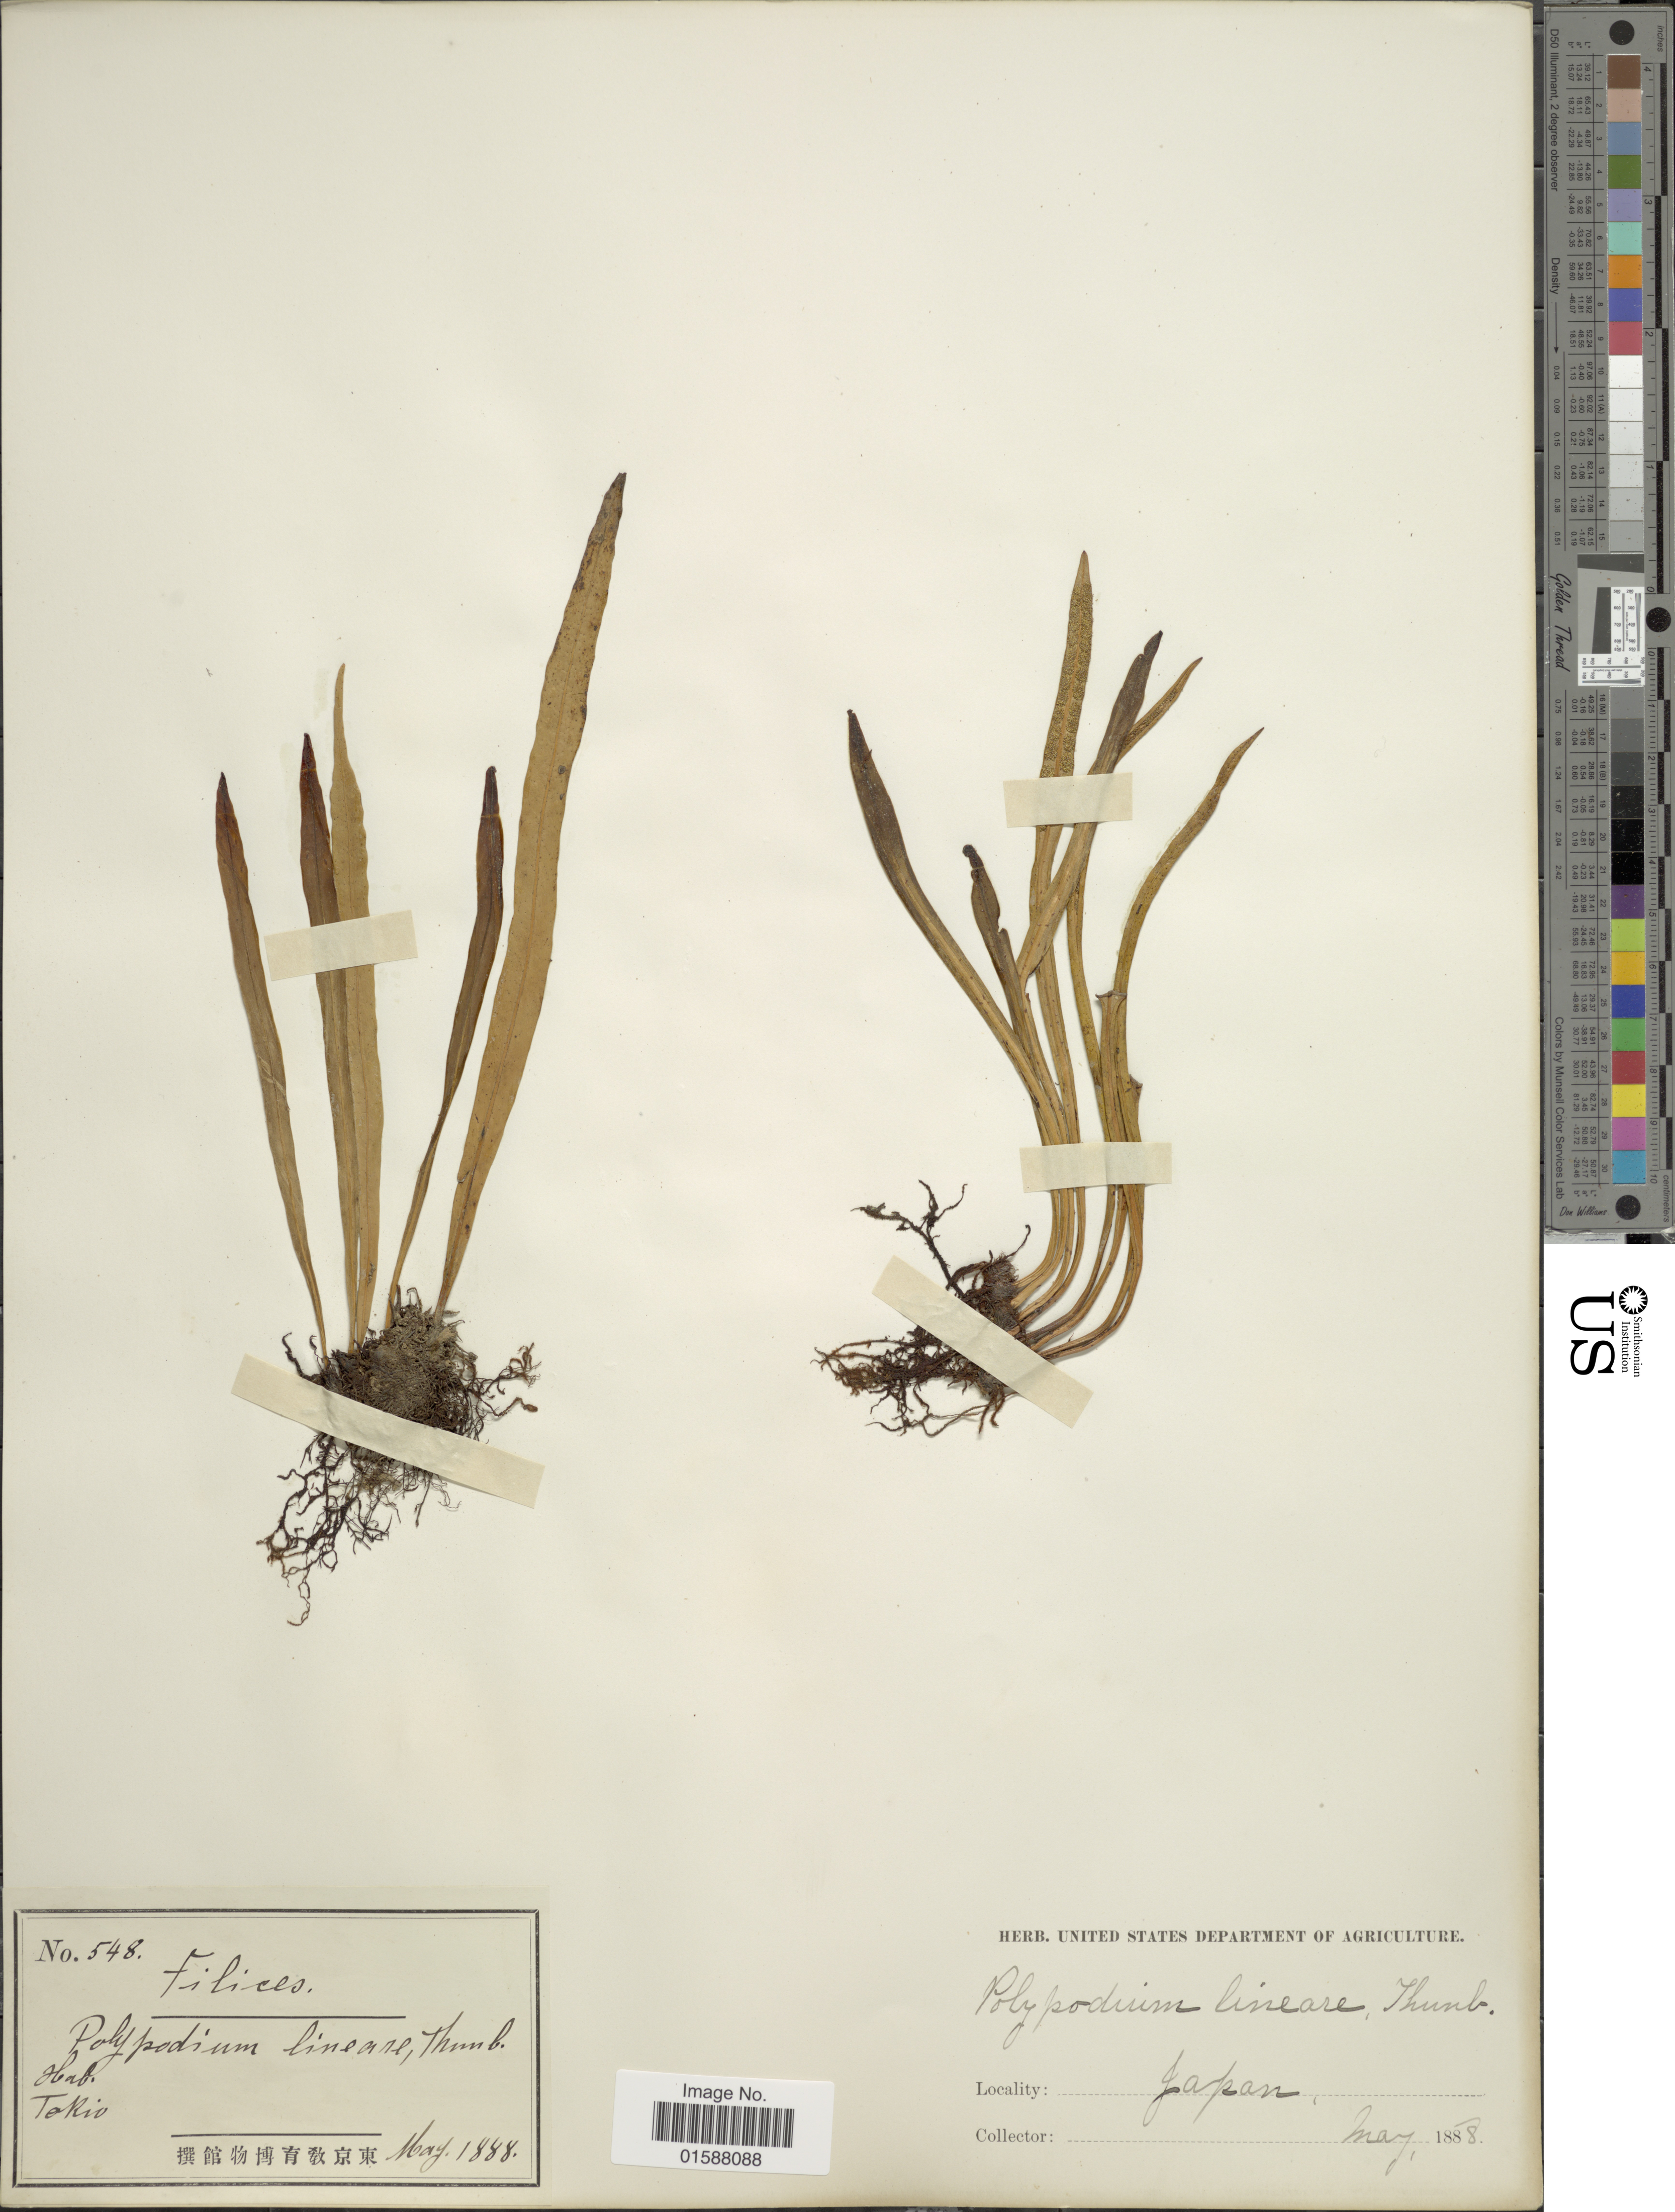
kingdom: Plantae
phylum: Tracheophyta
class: Polypodiopsida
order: Polypodiales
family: Polypodiaceae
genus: Lepisorus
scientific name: Lepisorus thunbergianus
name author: (Kaulf.) Ching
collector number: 548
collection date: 1888-08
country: Japan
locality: Tokio